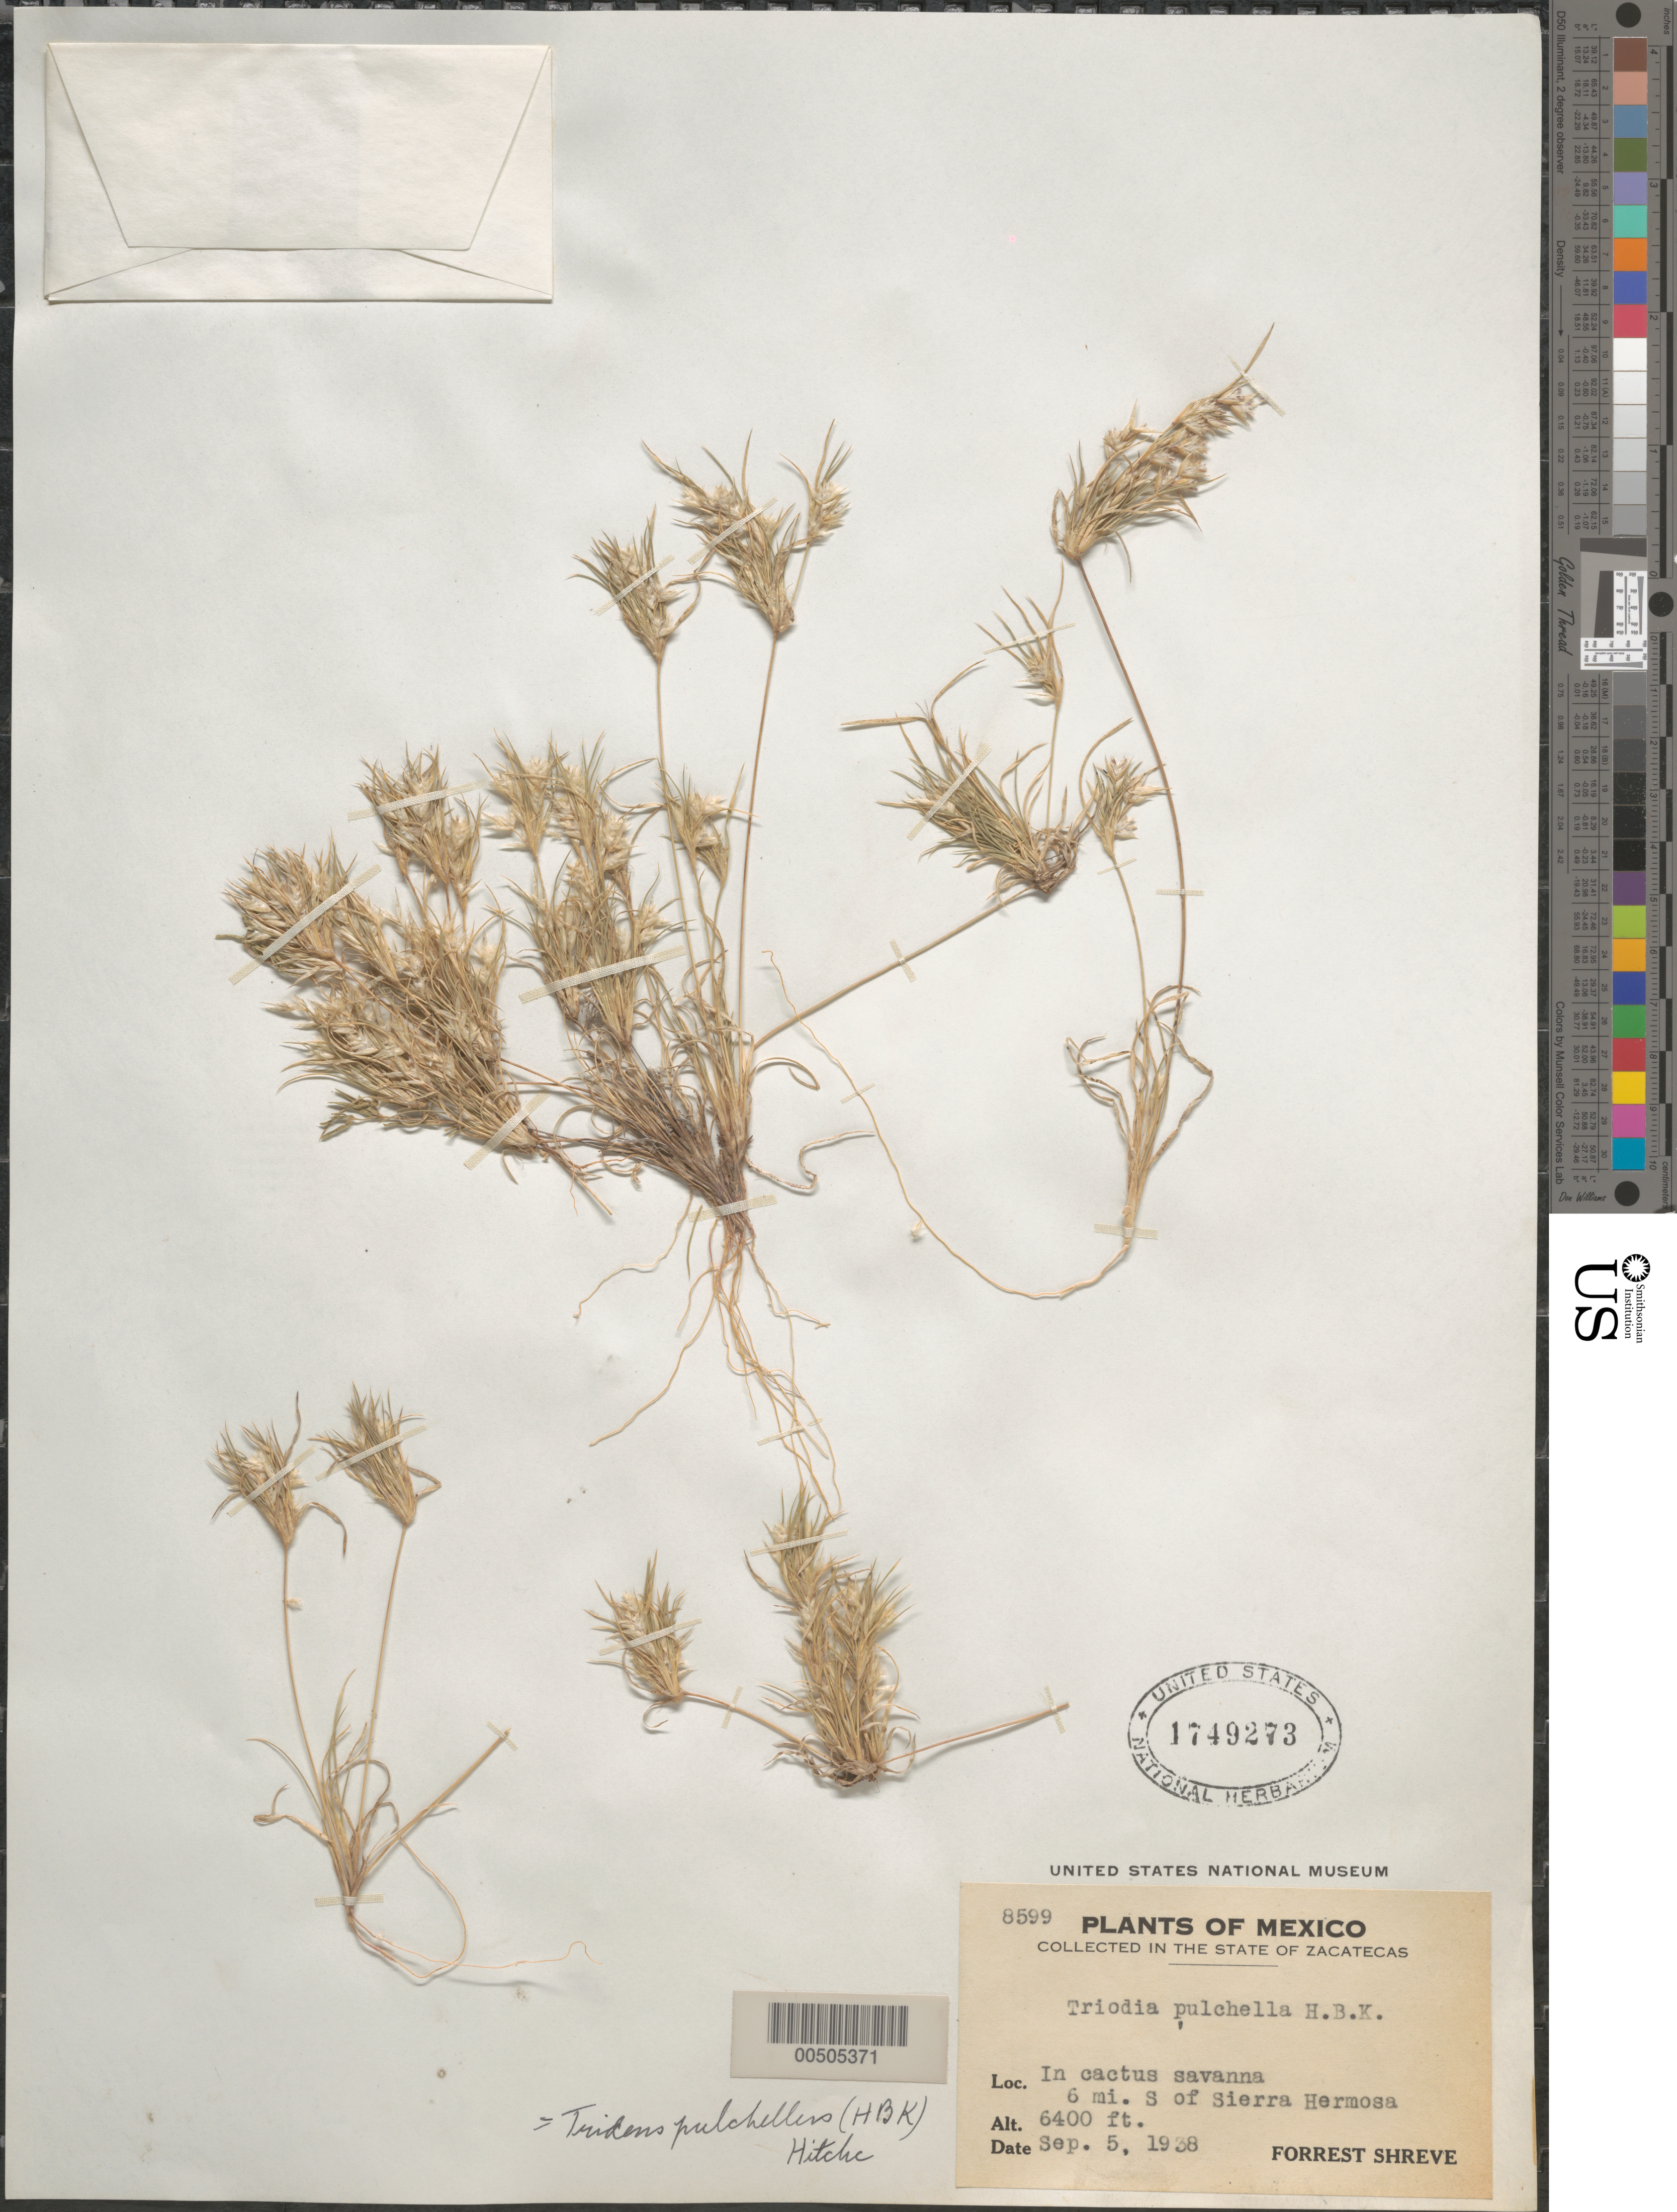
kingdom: Plantae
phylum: Tracheophyta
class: Liliopsida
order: Poales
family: Poaceae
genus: Erioneuron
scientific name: Erioneuron pulchellum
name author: (Kunth) Tateoka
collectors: F. Shreve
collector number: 8599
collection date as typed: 5 Sep 1938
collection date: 1938-09-05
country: Mexico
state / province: Zacatecas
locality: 6 mi S of Sierra Hermosa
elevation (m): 1951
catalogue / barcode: US 1749273